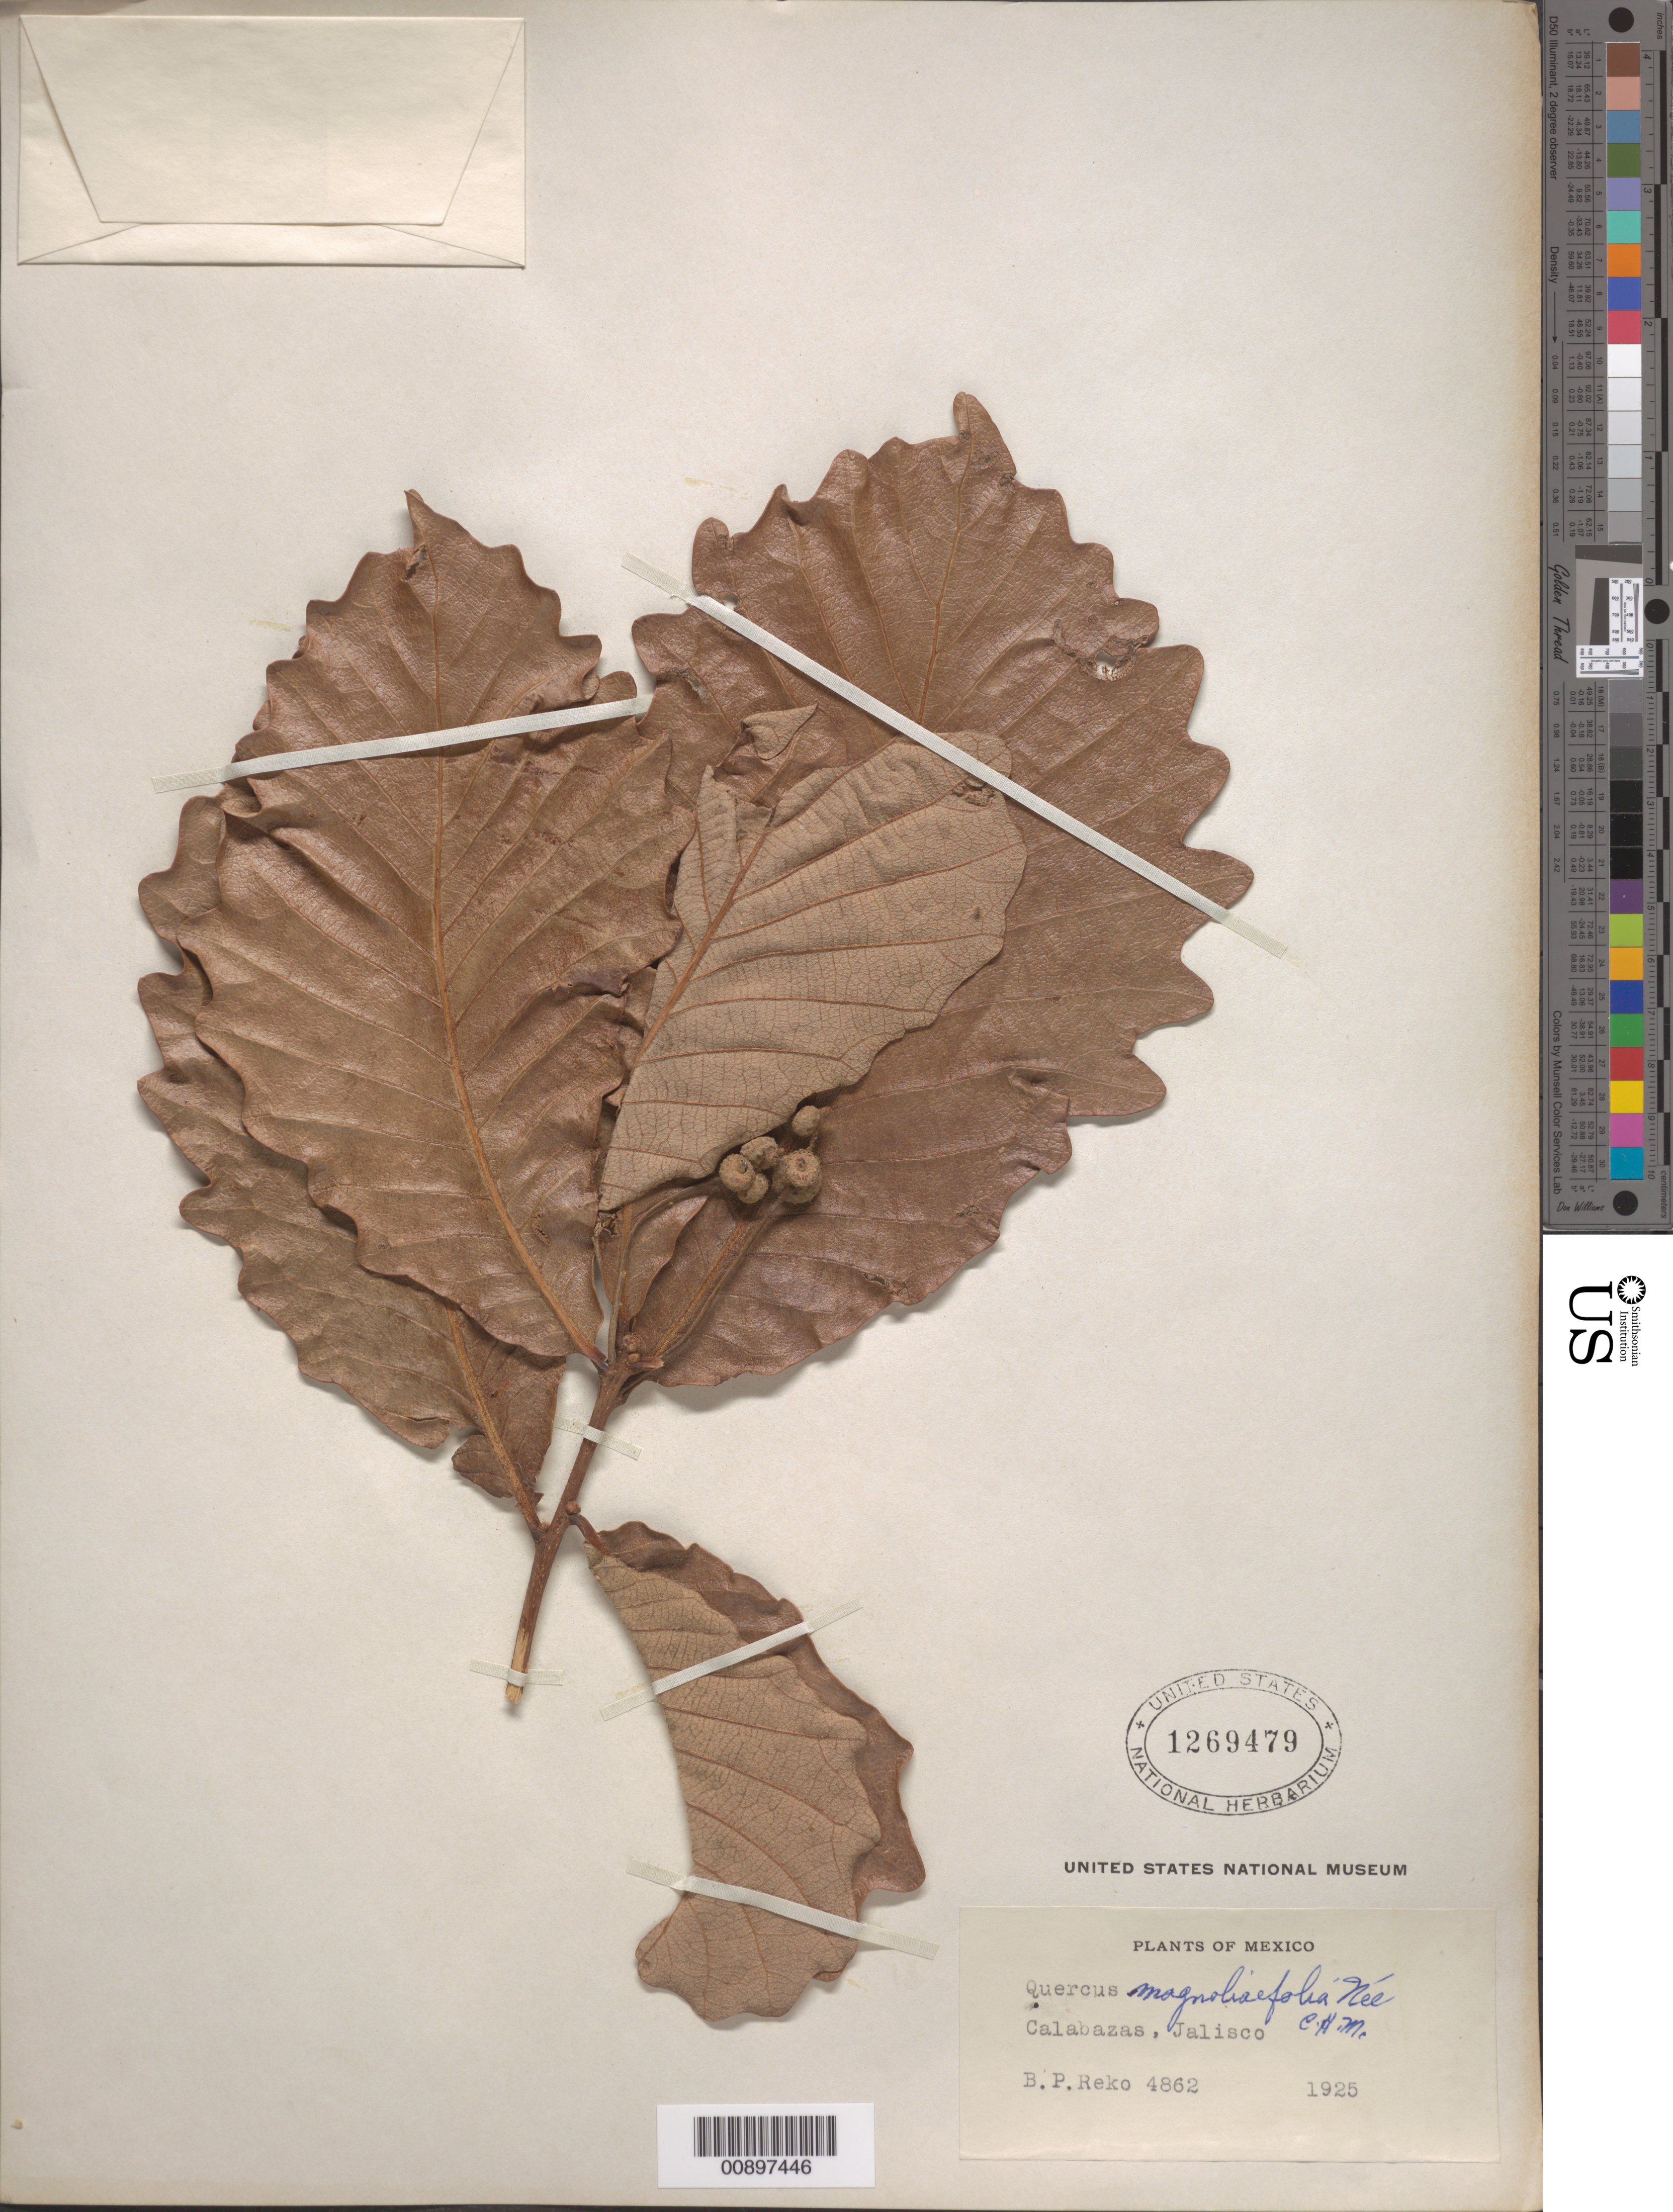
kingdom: Plantae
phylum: Tracheophyta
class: Magnoliopsida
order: Fagales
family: Fagaceae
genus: Quercus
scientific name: Quercus magnoliifolia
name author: Née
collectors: B. P. Reko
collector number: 4862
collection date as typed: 1925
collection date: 1925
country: Mexico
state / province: Jalisco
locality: Calabazas, Jalisco.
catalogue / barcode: US 1269479